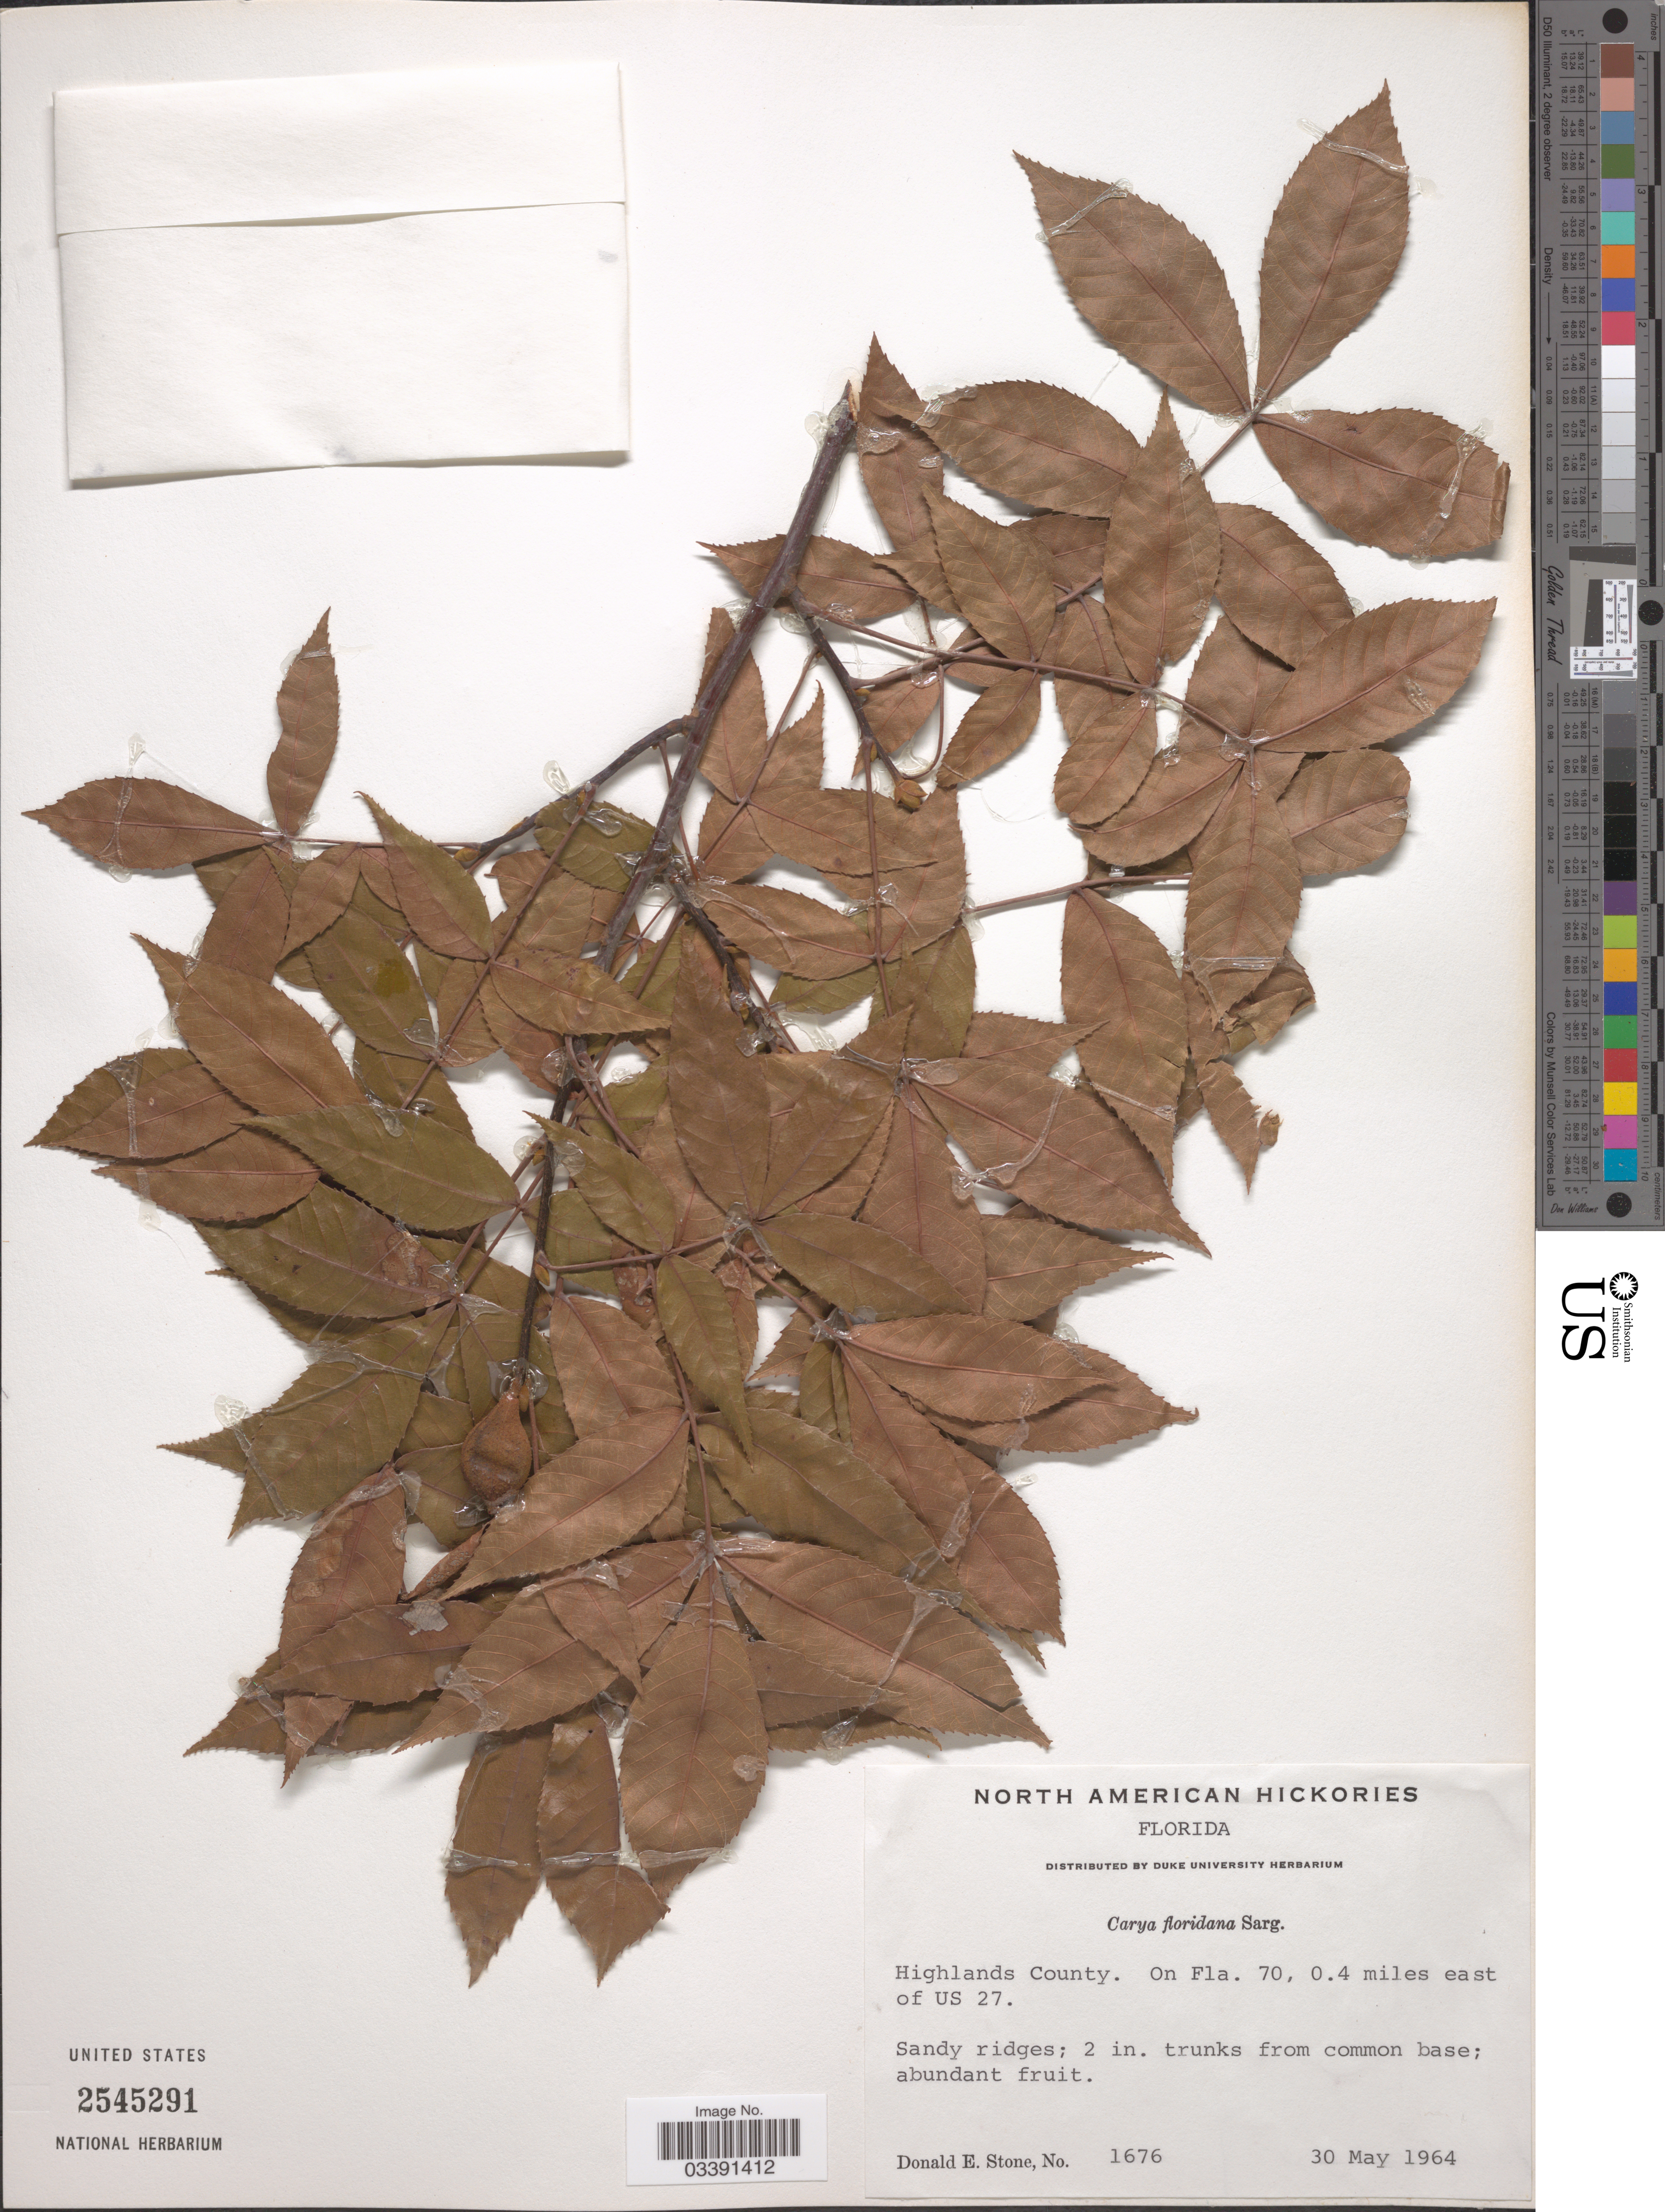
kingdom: Plantae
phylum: Tracheophyta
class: Magnoliopsida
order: Fagales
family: Juglandaceae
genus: Carya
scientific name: Carya floridana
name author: Sarg.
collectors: D. Stone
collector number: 1676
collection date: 1964-05-30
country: United States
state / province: Florida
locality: Highlands County. On Fla. 70, 0.4 miles east of US 27.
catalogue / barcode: US 2545291